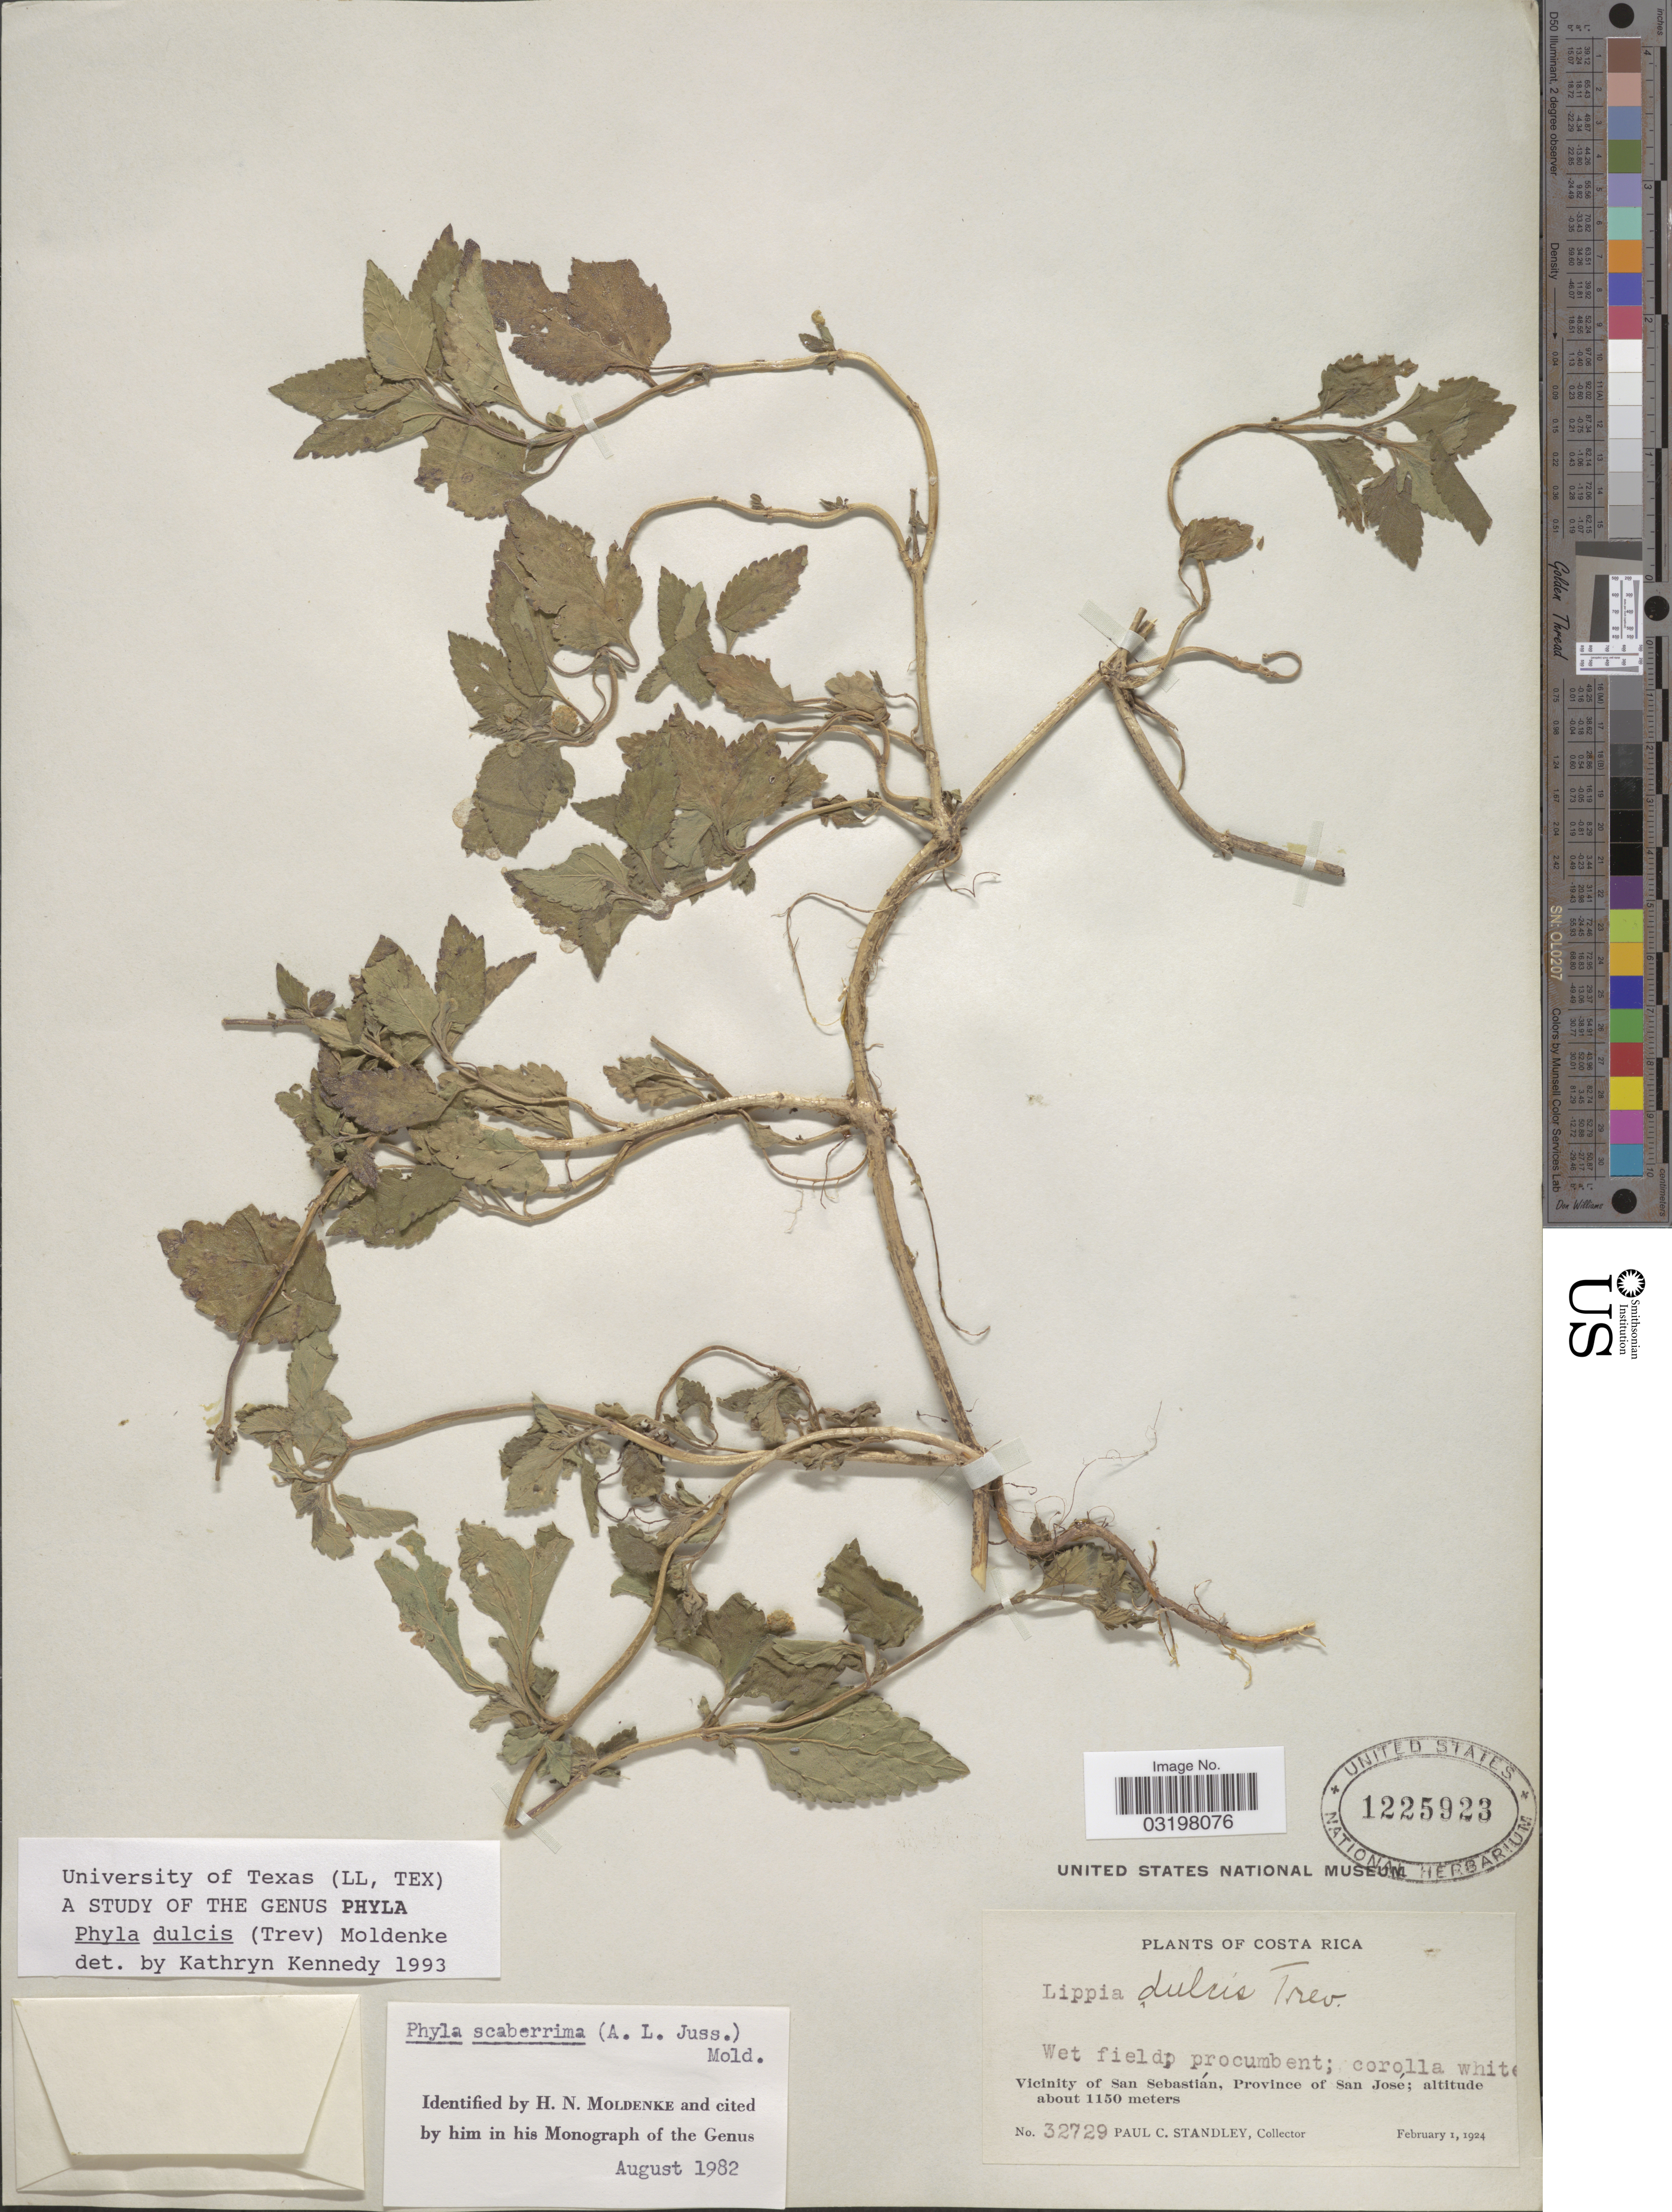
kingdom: Plantae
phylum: Tracheophyta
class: Magnoliopsida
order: Lamiales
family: Verbenaceae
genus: Lippia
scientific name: Lippia dulcis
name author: Trevis.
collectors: P. C. Standley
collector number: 32729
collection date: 1924-02-01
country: Costa Rica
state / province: San José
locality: Vicinity of San Sabastían.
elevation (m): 1150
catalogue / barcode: US 1225923